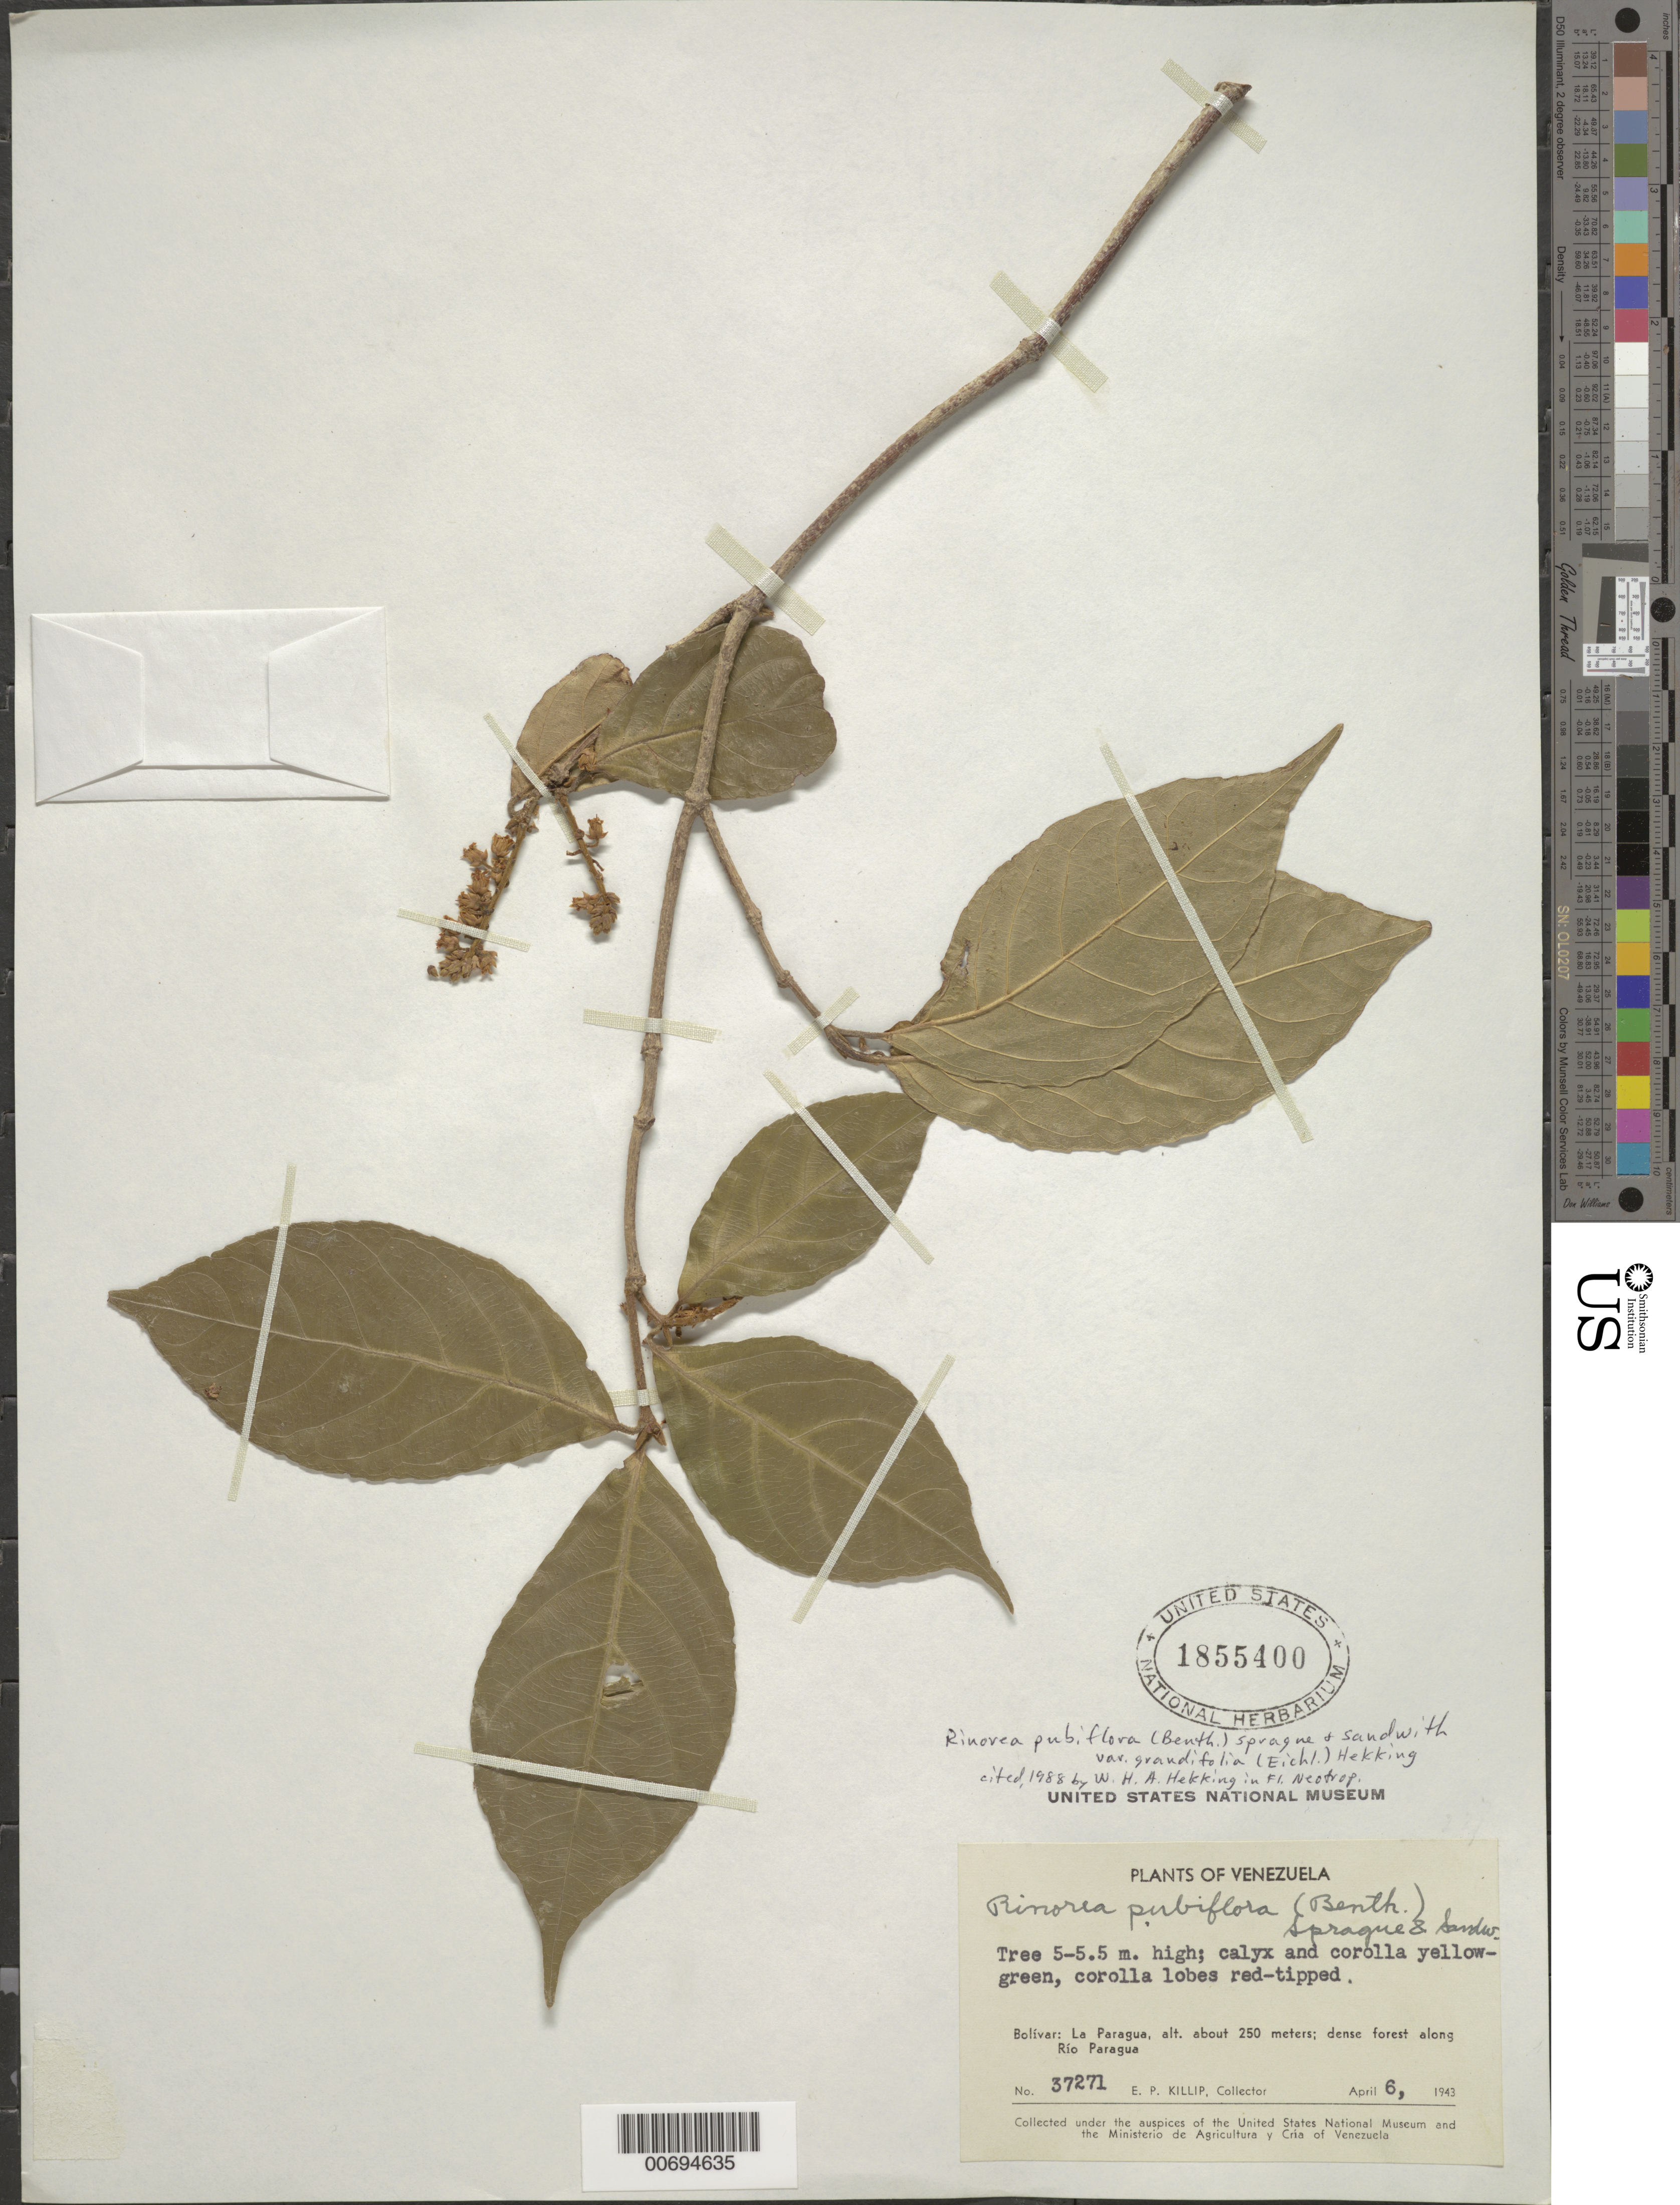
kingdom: Plantae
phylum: Tracheophyta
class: Magnoliopsida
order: Malpighiales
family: Violaceae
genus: Rinorea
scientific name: Rinorea pubiflora var. grandifolia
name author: (Eichler) Hekking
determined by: Hekking, W. H. A.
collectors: E. P. Killip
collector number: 37271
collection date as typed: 6-Apr-43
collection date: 1943-04-06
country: Venezuela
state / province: Bolívar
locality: La Paragua, along Río Paragua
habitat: Dense forest along river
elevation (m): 250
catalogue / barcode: US 1855400